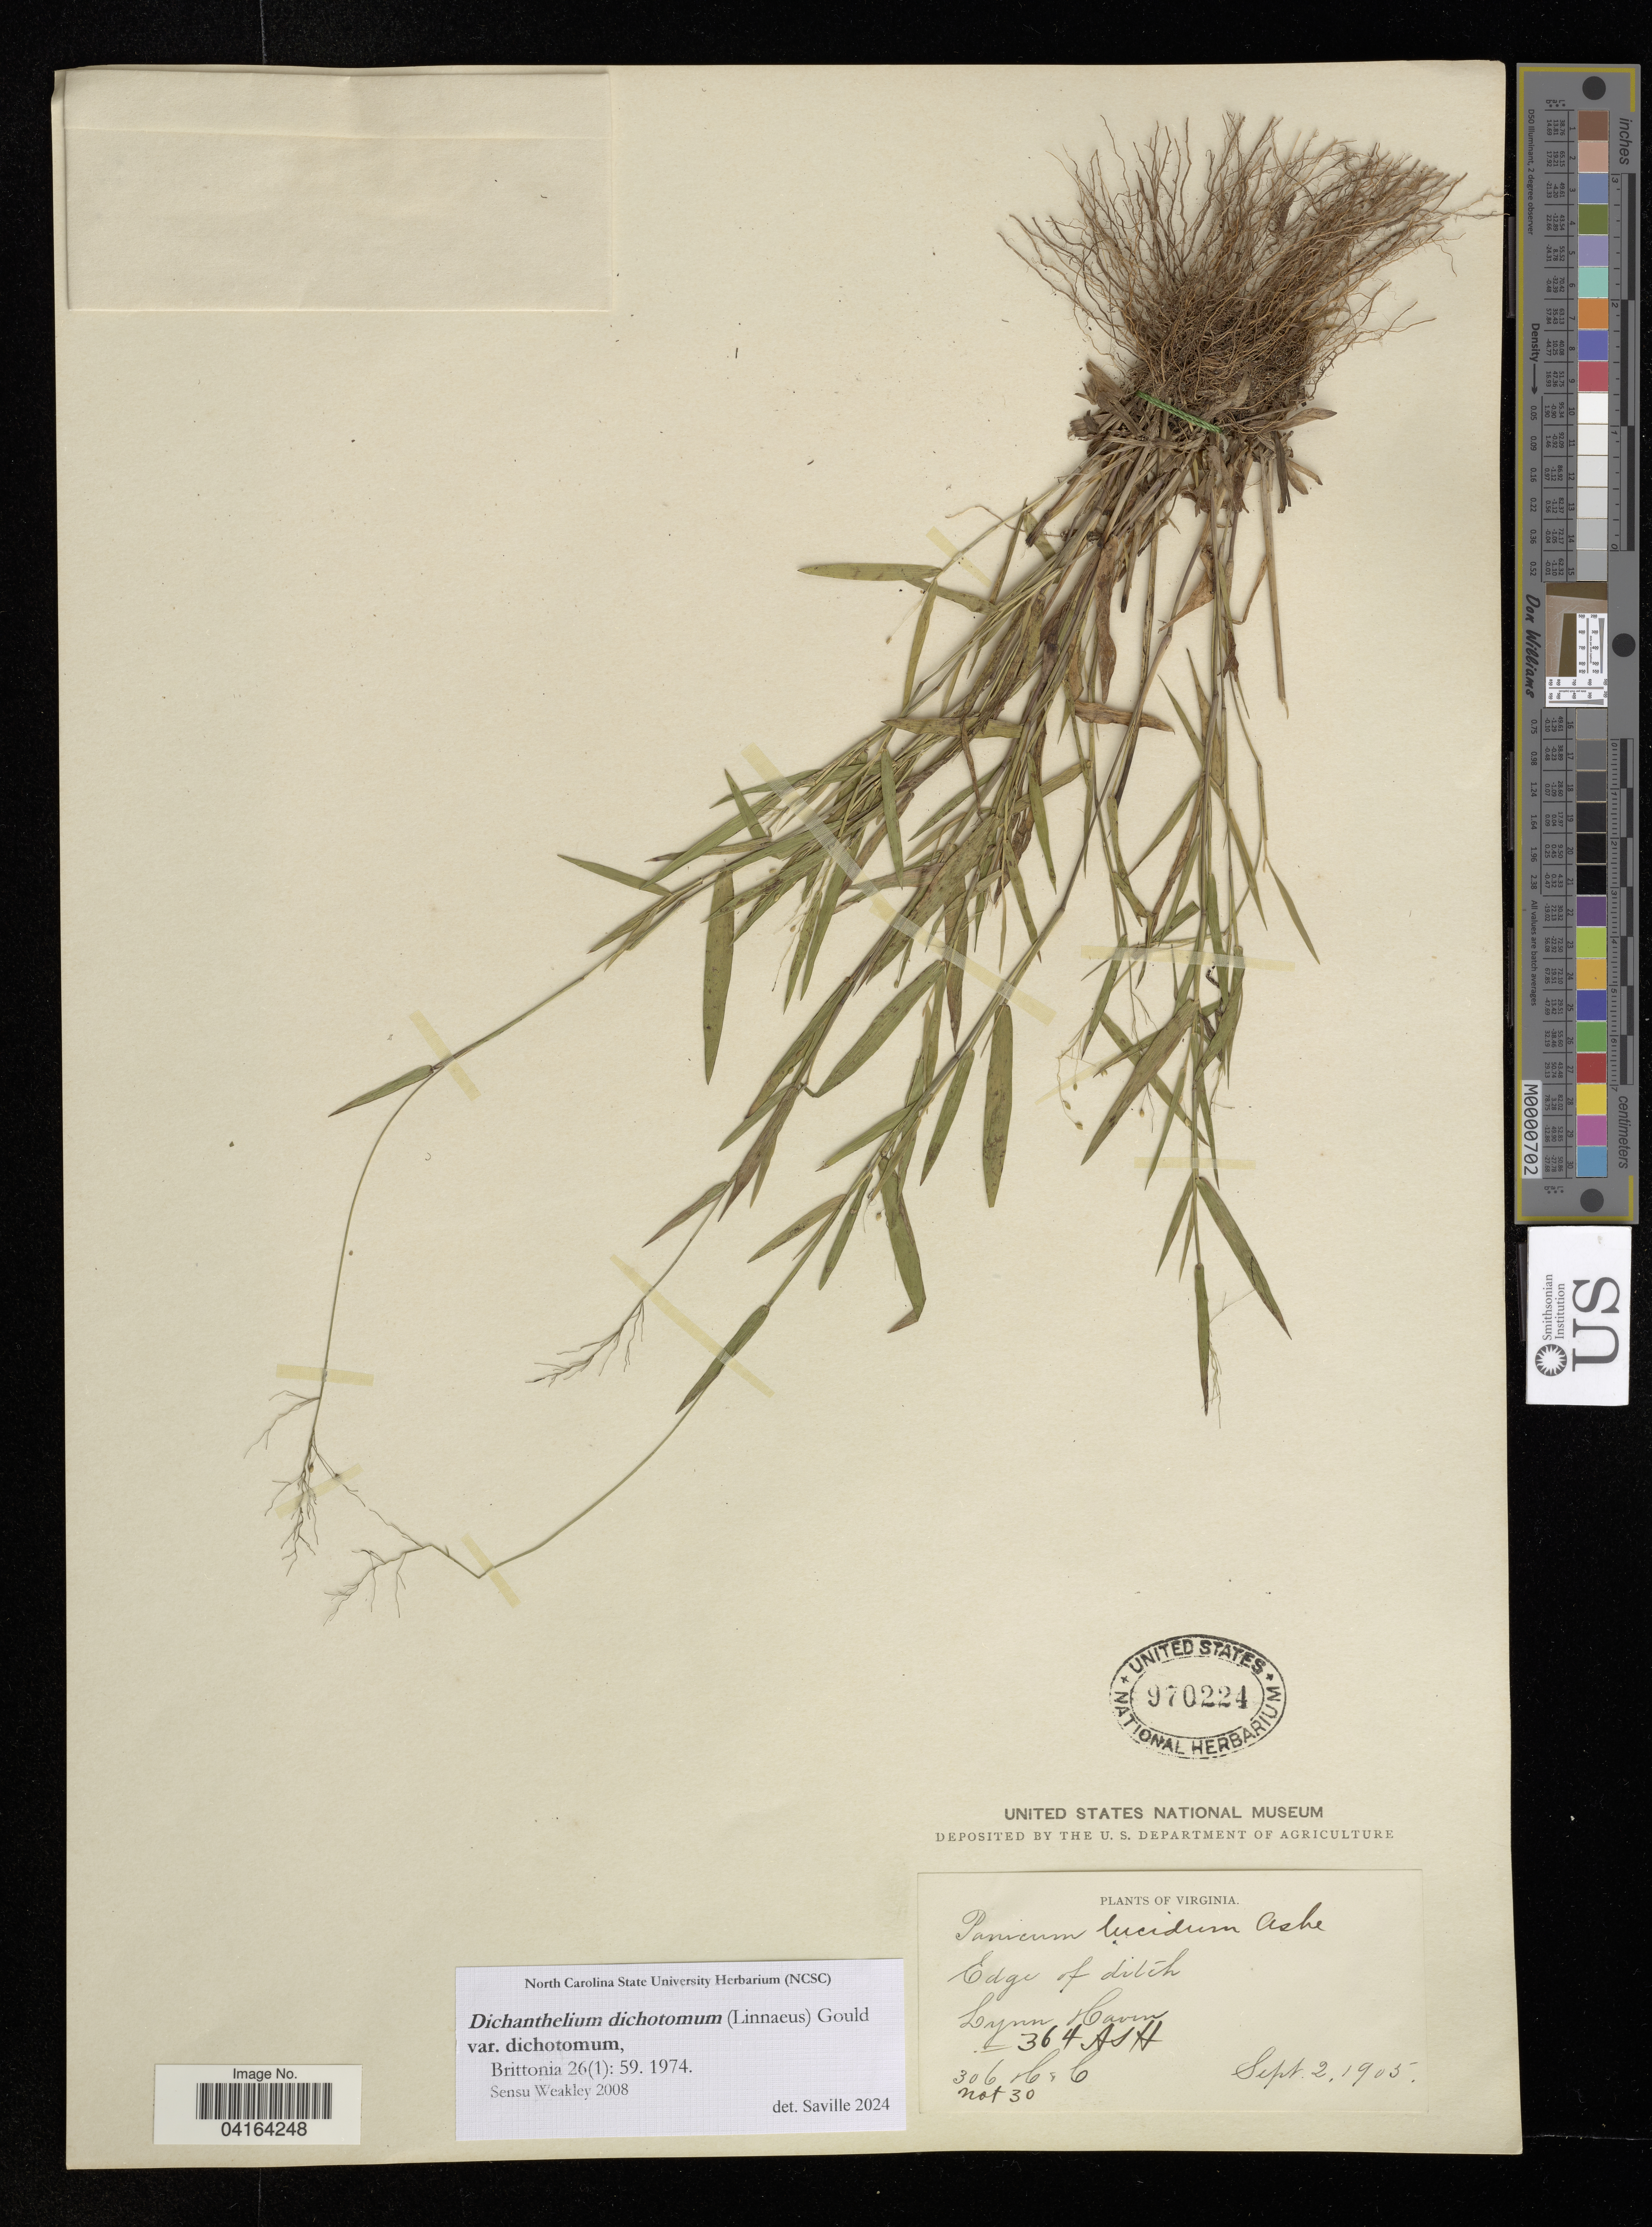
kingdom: Plantae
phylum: Tracheophyta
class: Liliopsida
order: Poales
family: Poaceae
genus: Dichanthelium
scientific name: Dichanthelium dichotomum var. dichotomum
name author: (L.) Gould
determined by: Saville, A. C., (NCSC), North Carolina State University (UNITED STATES)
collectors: L. Haven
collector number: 364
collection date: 1905-09-02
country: United States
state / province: Virginia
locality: Edge of ditch. Lynn Haven.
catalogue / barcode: US 970224